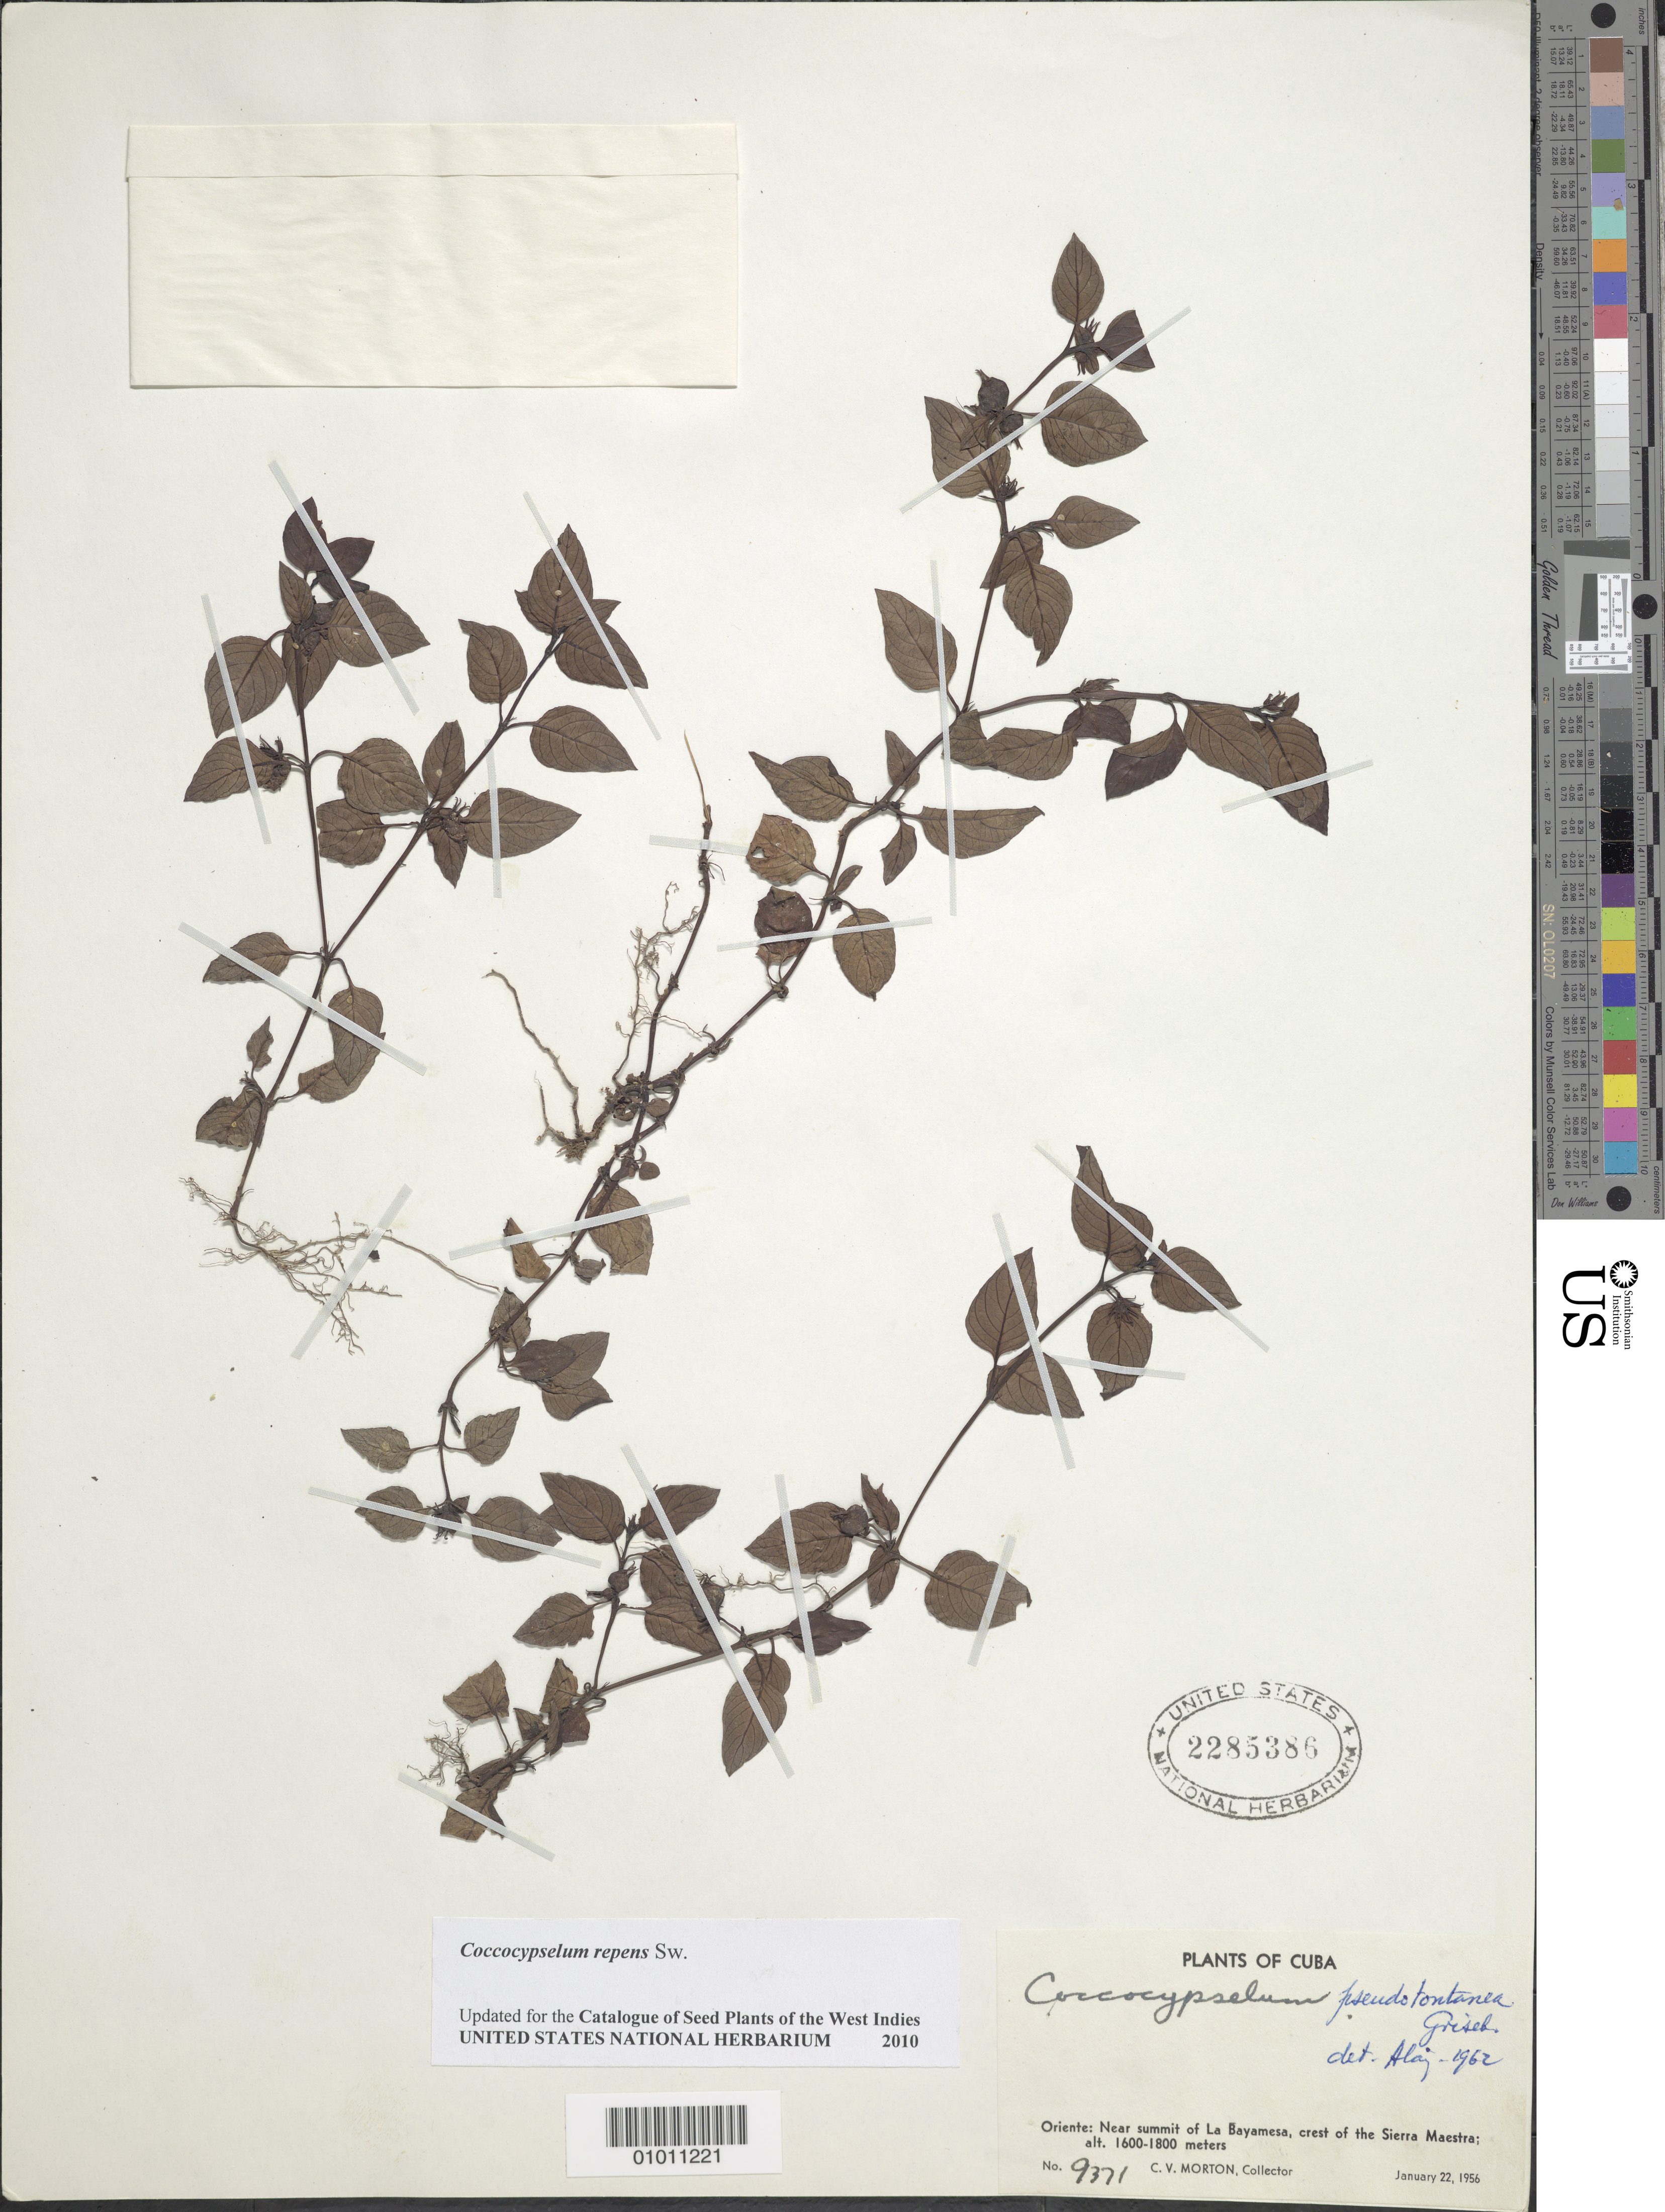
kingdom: Plantae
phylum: Tracheophyta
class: Magnoliopsida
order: Gentianales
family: Rubiaceae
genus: Coccocypselum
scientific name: Coccocypselum repens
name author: Sw.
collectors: C. V. Morton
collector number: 9371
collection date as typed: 22 Jan 1956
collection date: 1956-01-22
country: Cuba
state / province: Oriente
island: Cuba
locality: Near summit of La Bayamesa, crest of the Sierra Maestra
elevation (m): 1600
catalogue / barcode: US 2285386